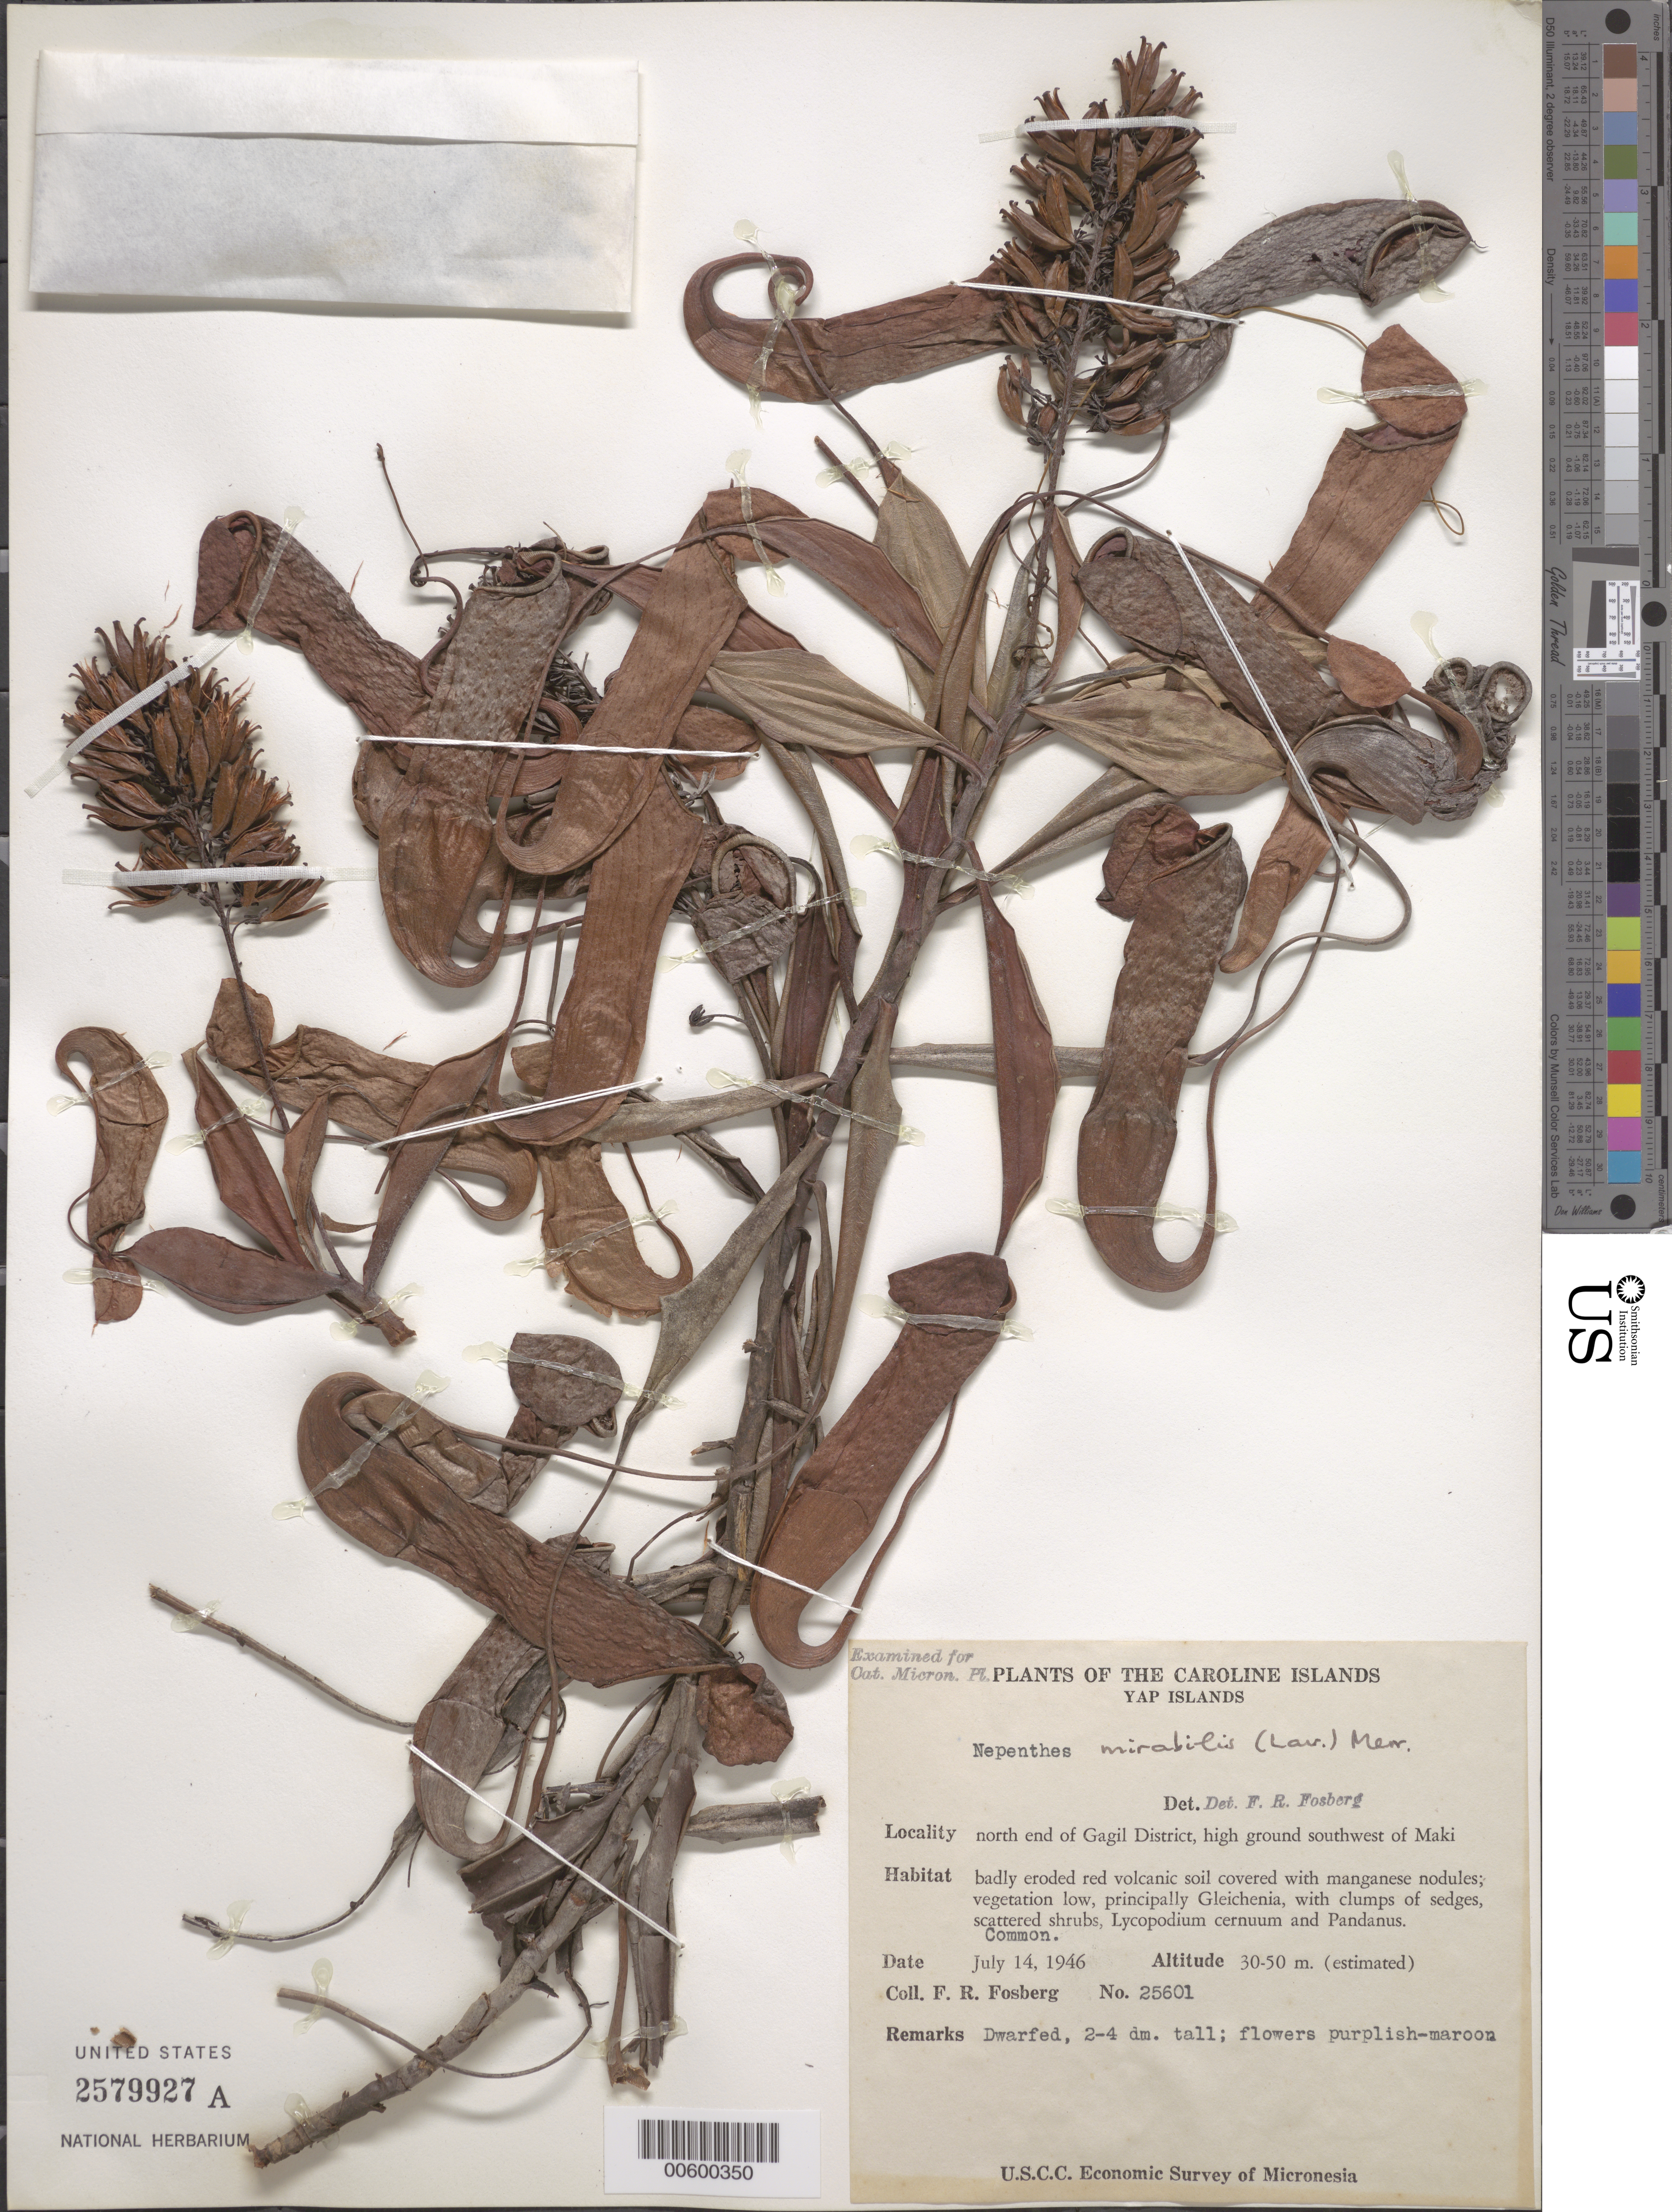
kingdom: Plantae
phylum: Tracheophyta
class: Magnoliopsida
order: Caryophyllales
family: Nepenthaceae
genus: Nepenthes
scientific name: Nepenthes mirabilis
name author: (Lour.) Druce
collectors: F. R. Fosberg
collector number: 25601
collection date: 1946-07-14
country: Micronesia, Federated States of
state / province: Yap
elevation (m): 30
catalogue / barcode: US 2579927A